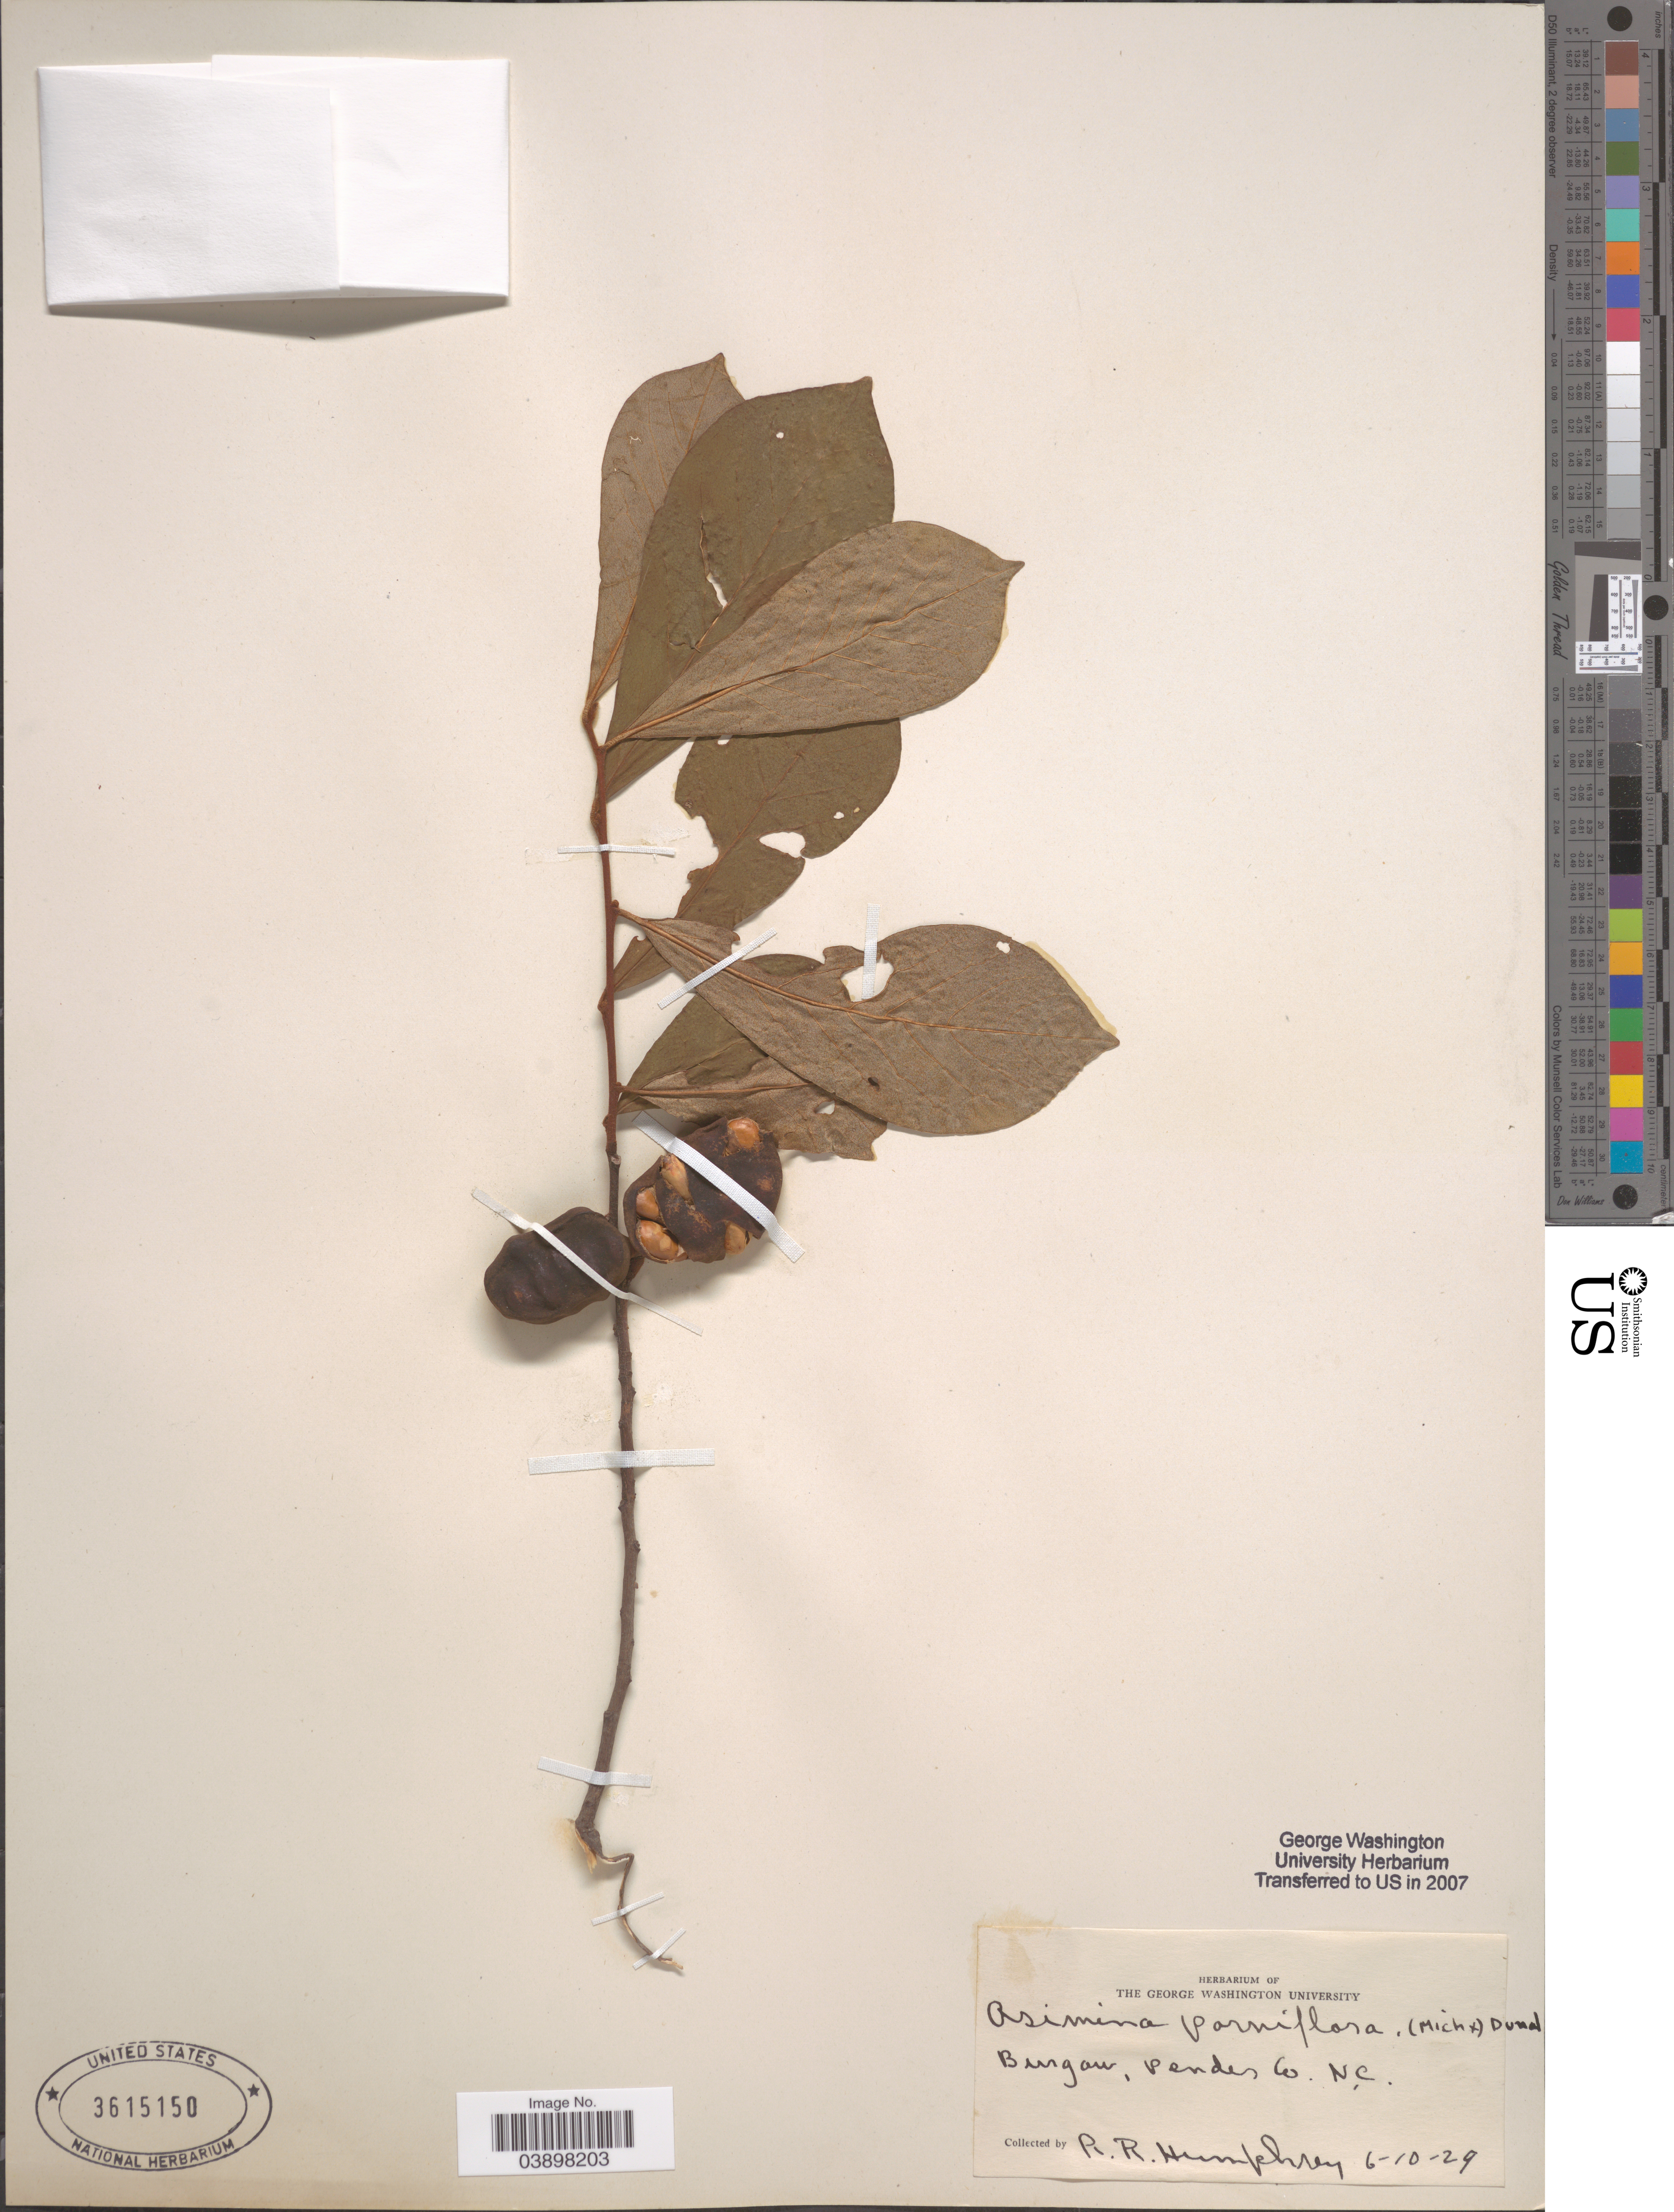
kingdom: Plantae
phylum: Tracheophyta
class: Magnoliopsida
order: Magnoliales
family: Annonaceae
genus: Asimina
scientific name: Asimina parviflora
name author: (Michx.) Dunal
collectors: R. Humphrey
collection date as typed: Transcribed d/m/y: 10/6/29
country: United States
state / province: North Carolina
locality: Burgaw, Pender Co.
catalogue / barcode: US 3615150